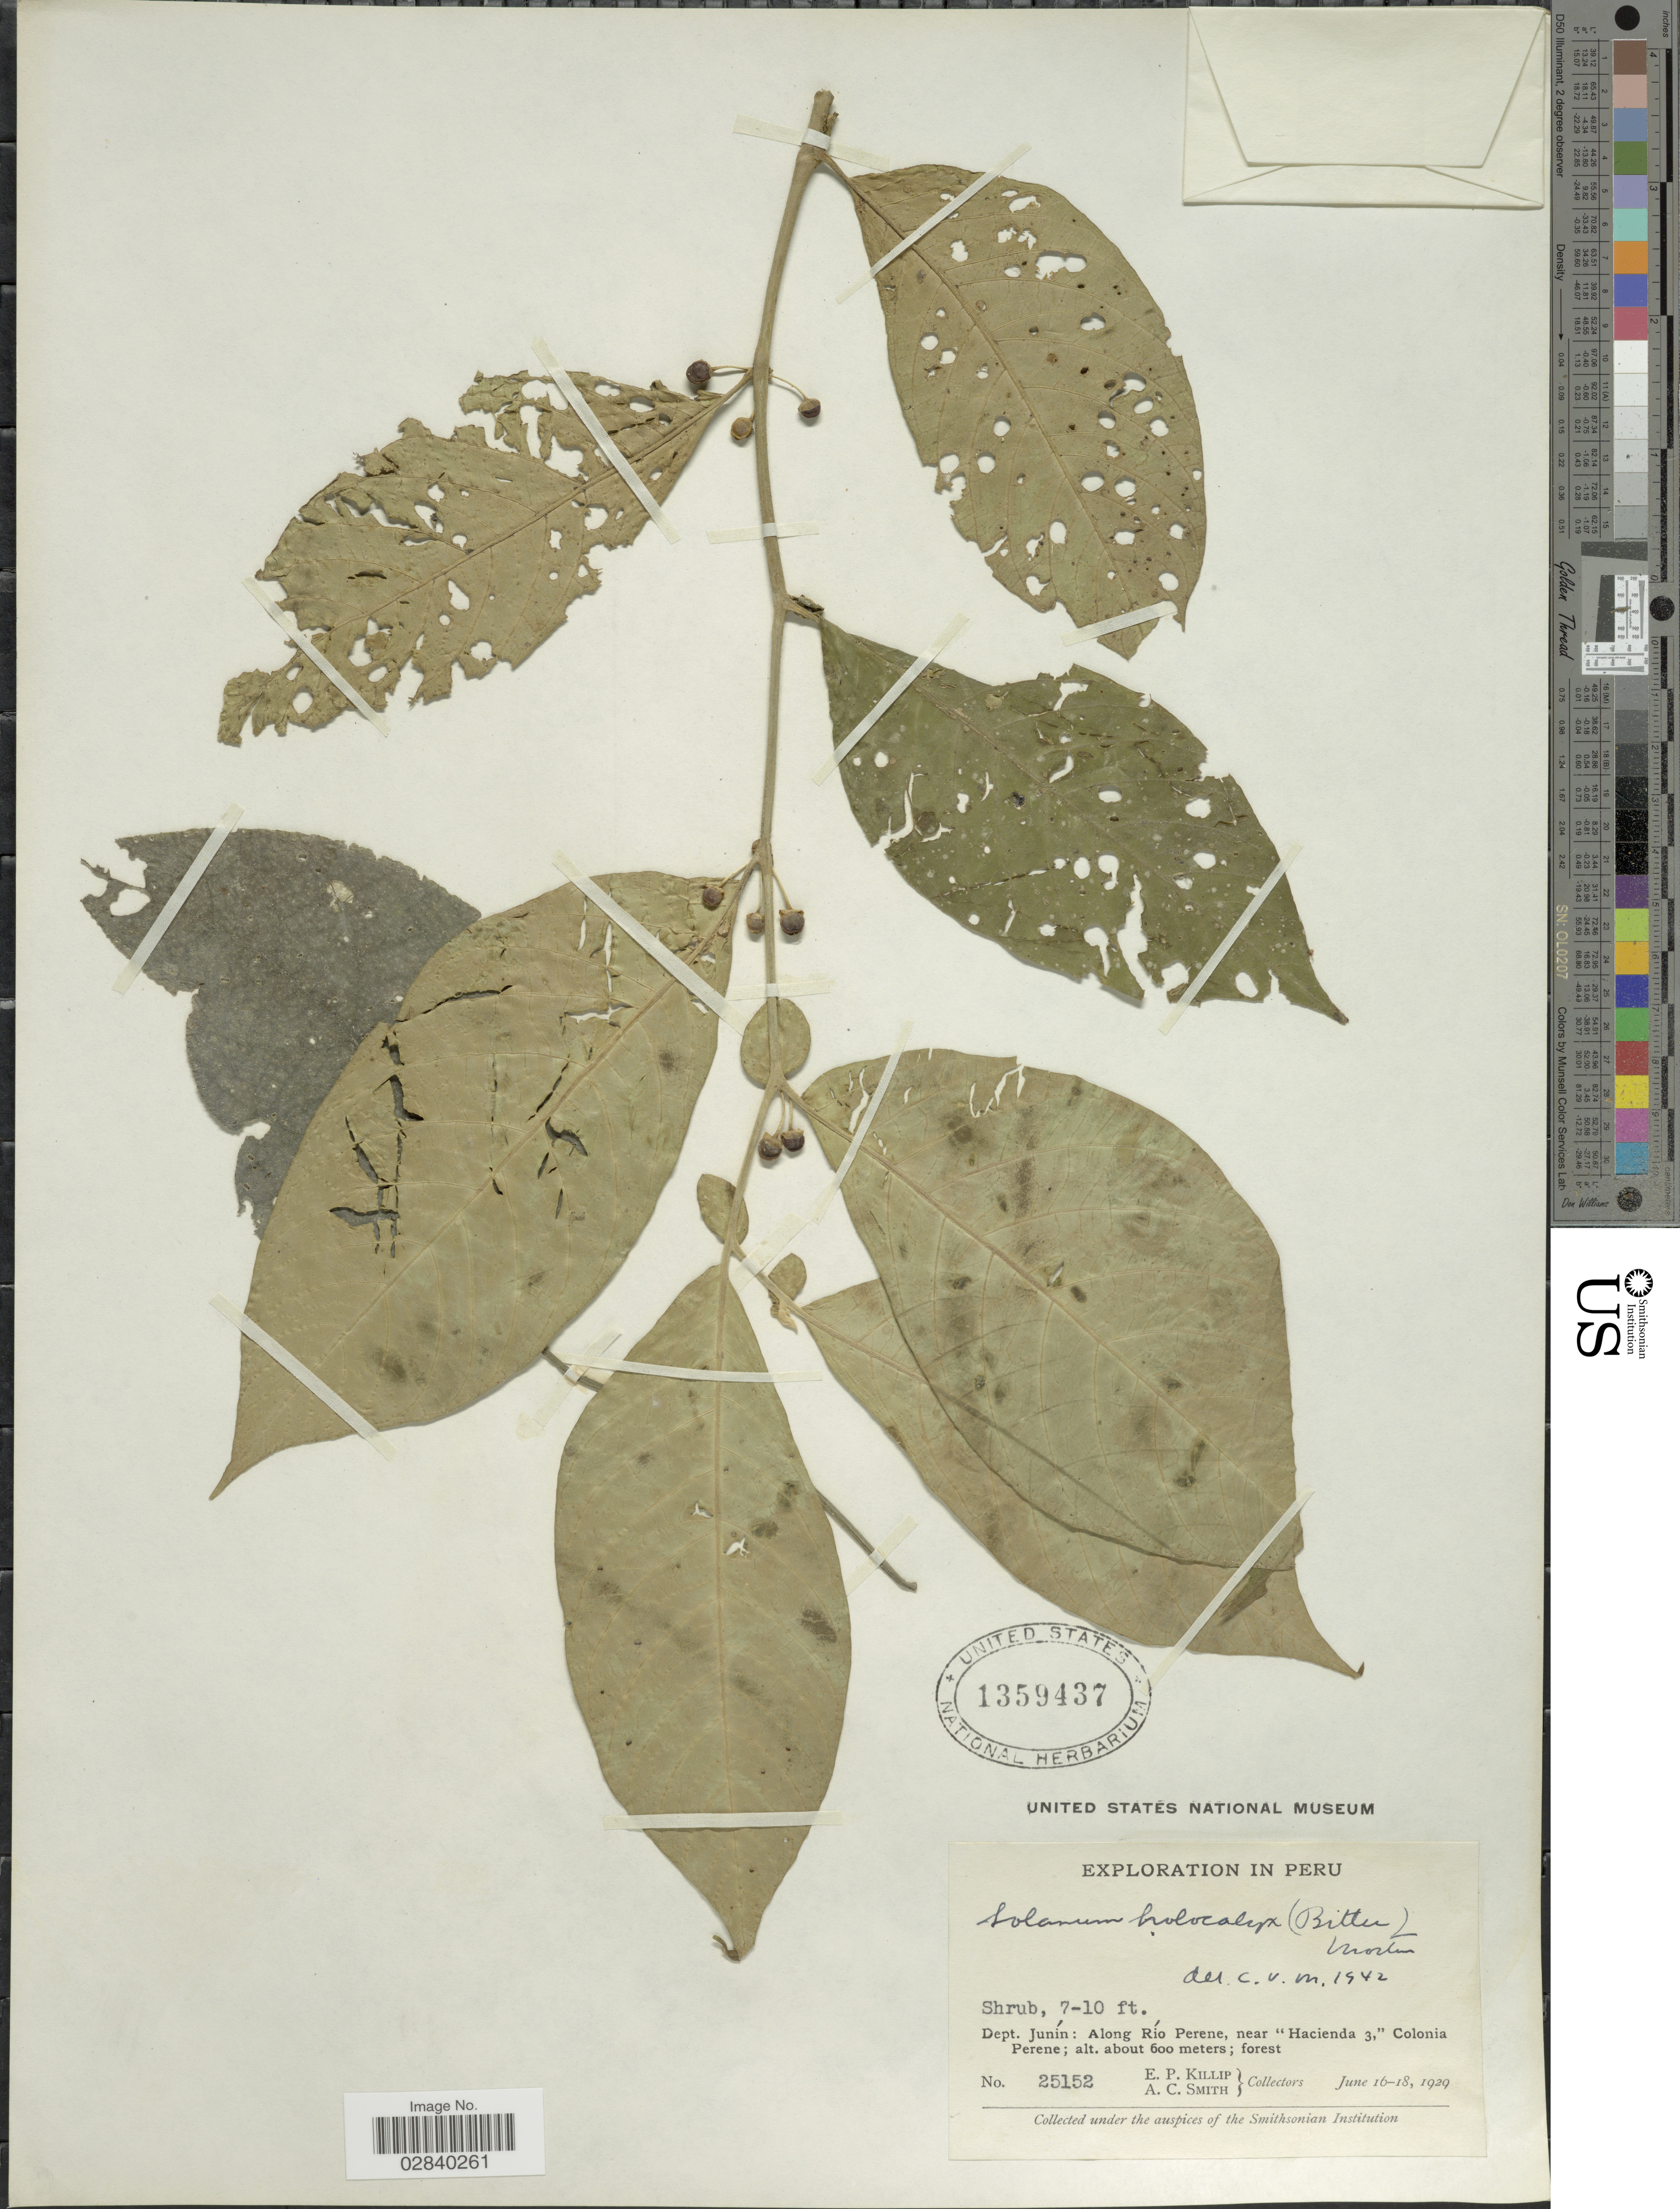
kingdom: Plantae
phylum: Tracheophyta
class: Magnoliopsida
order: Solanales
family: Solanaceae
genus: Lycianthes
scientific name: Lycianthes holocalyx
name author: Bitter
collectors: E. P. Killip & A. C. Smith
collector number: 25152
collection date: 1929-06-16/1929-06-18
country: Peru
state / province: Junín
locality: Dept. Junín: Along Río Perene, near "Hacienda 3." Colonia Perene.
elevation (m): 600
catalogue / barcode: US 1359437